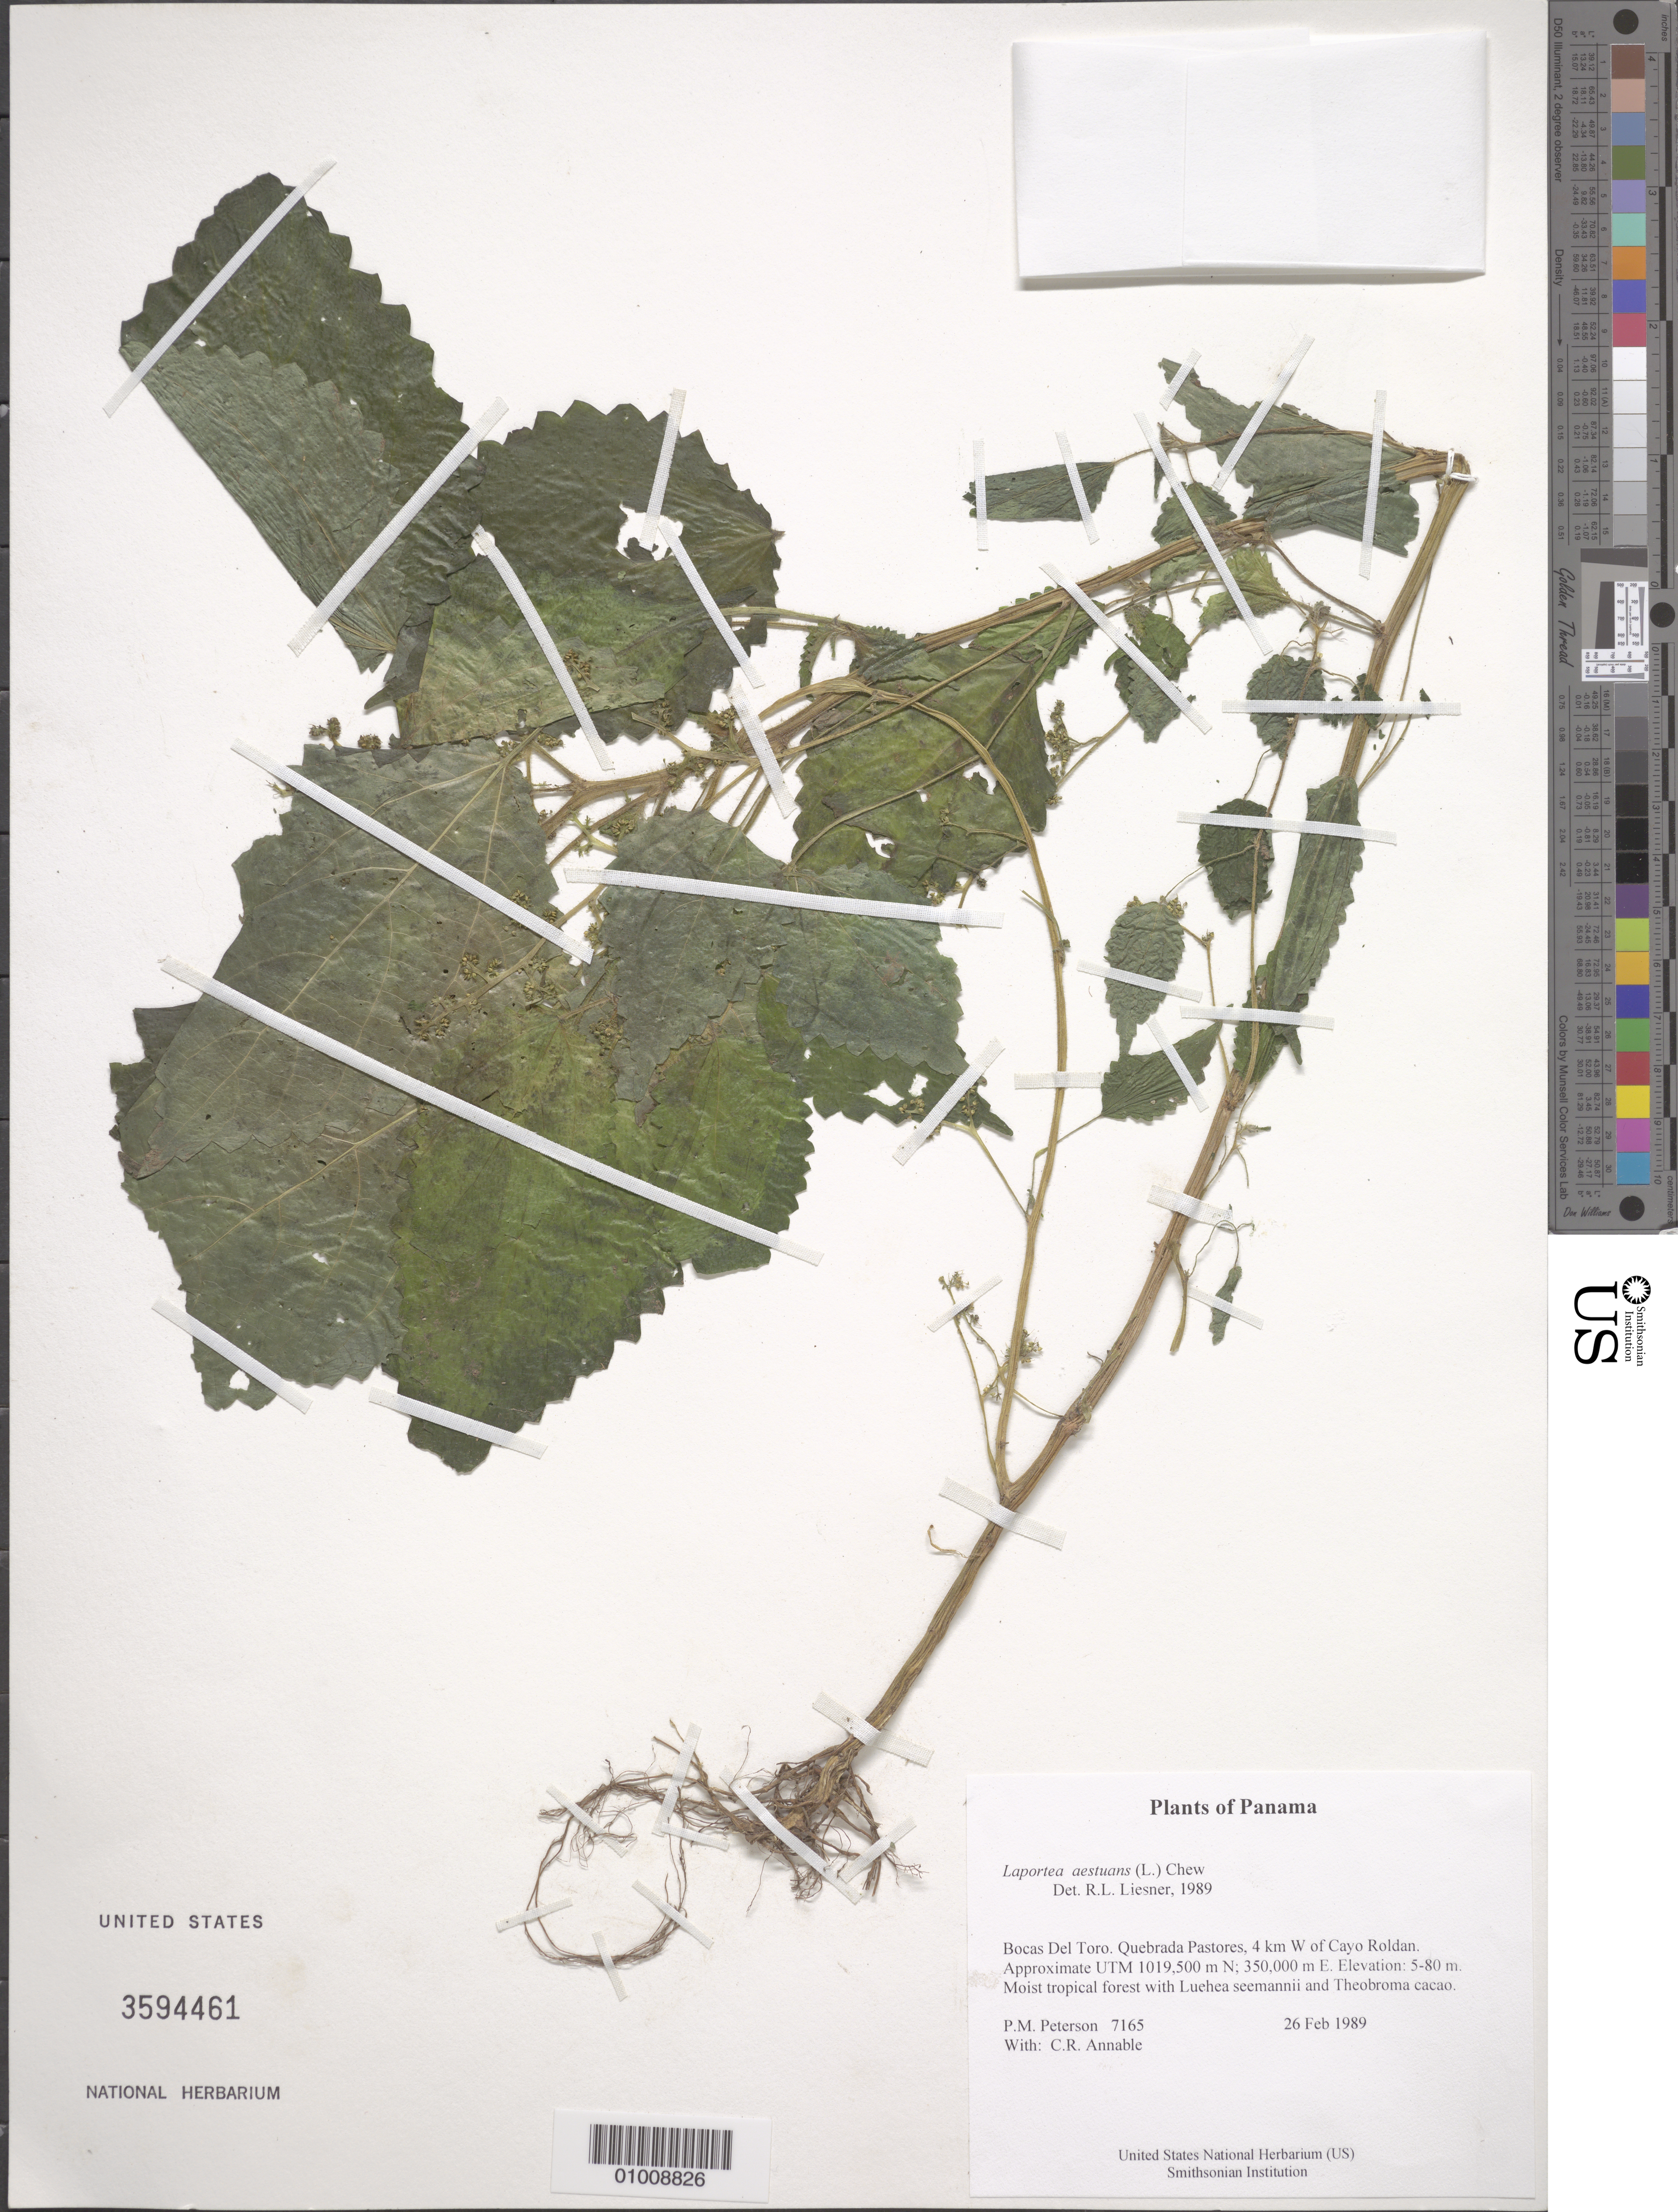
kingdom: Plantae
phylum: Tracheophyta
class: Magnoliopsida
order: Rosales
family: Urticaceae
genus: Laportea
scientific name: Laportea aestuans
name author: (L.) Chew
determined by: Liesner, R. L.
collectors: P. M. Peterson & C. R. Annable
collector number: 07165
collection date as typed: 26 Feb 1989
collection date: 1989-02-26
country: Panama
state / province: Bocas del Toro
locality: Quebrada Pastores, 4 km W of Cayo Roldan. Approximate UTM 1019,500 m N; 350,000 m E.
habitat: Moist tropical forest with Luehea seemannii and Theobroma cacao.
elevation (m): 5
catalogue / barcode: US 3594461